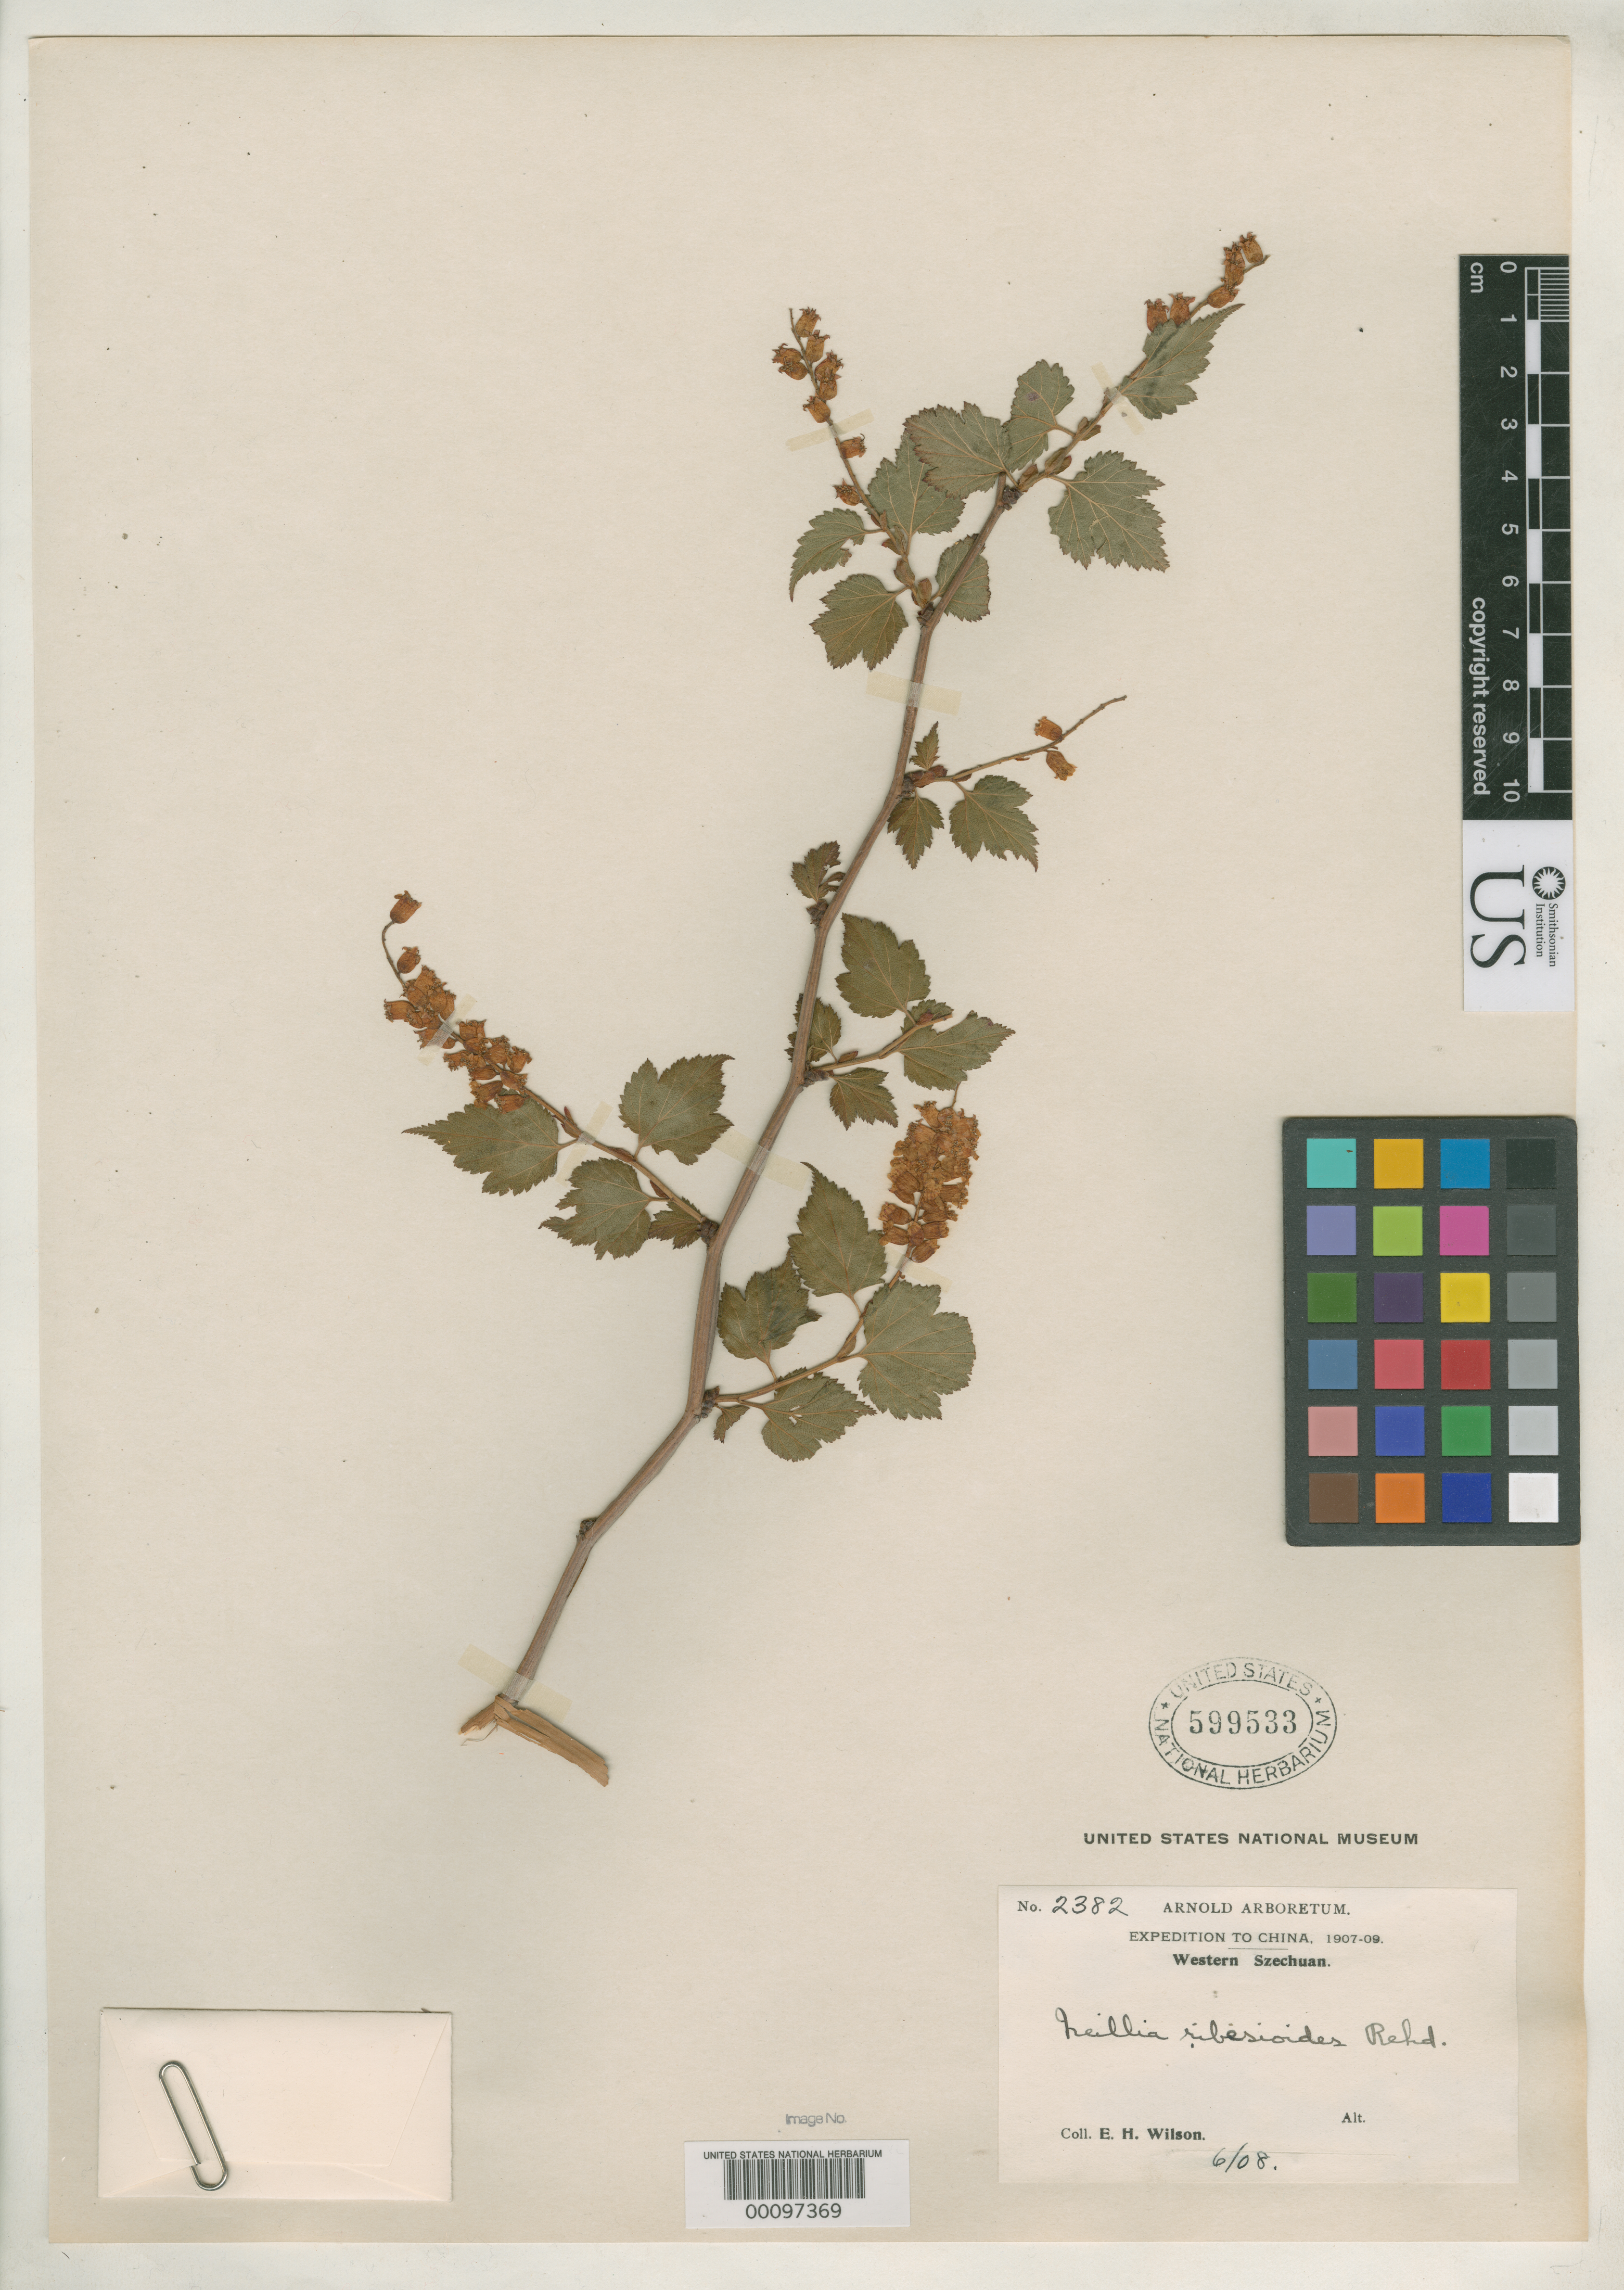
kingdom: Plantae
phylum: Tracheophyta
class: Magnoliopsida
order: Rosales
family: Rosaceae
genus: Neillia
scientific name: Neillia ribesioides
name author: Rehder in Sarg.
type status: Isotype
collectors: E. H. Wilson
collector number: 2382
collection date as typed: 21 Jun 1908 to -- Sep 1908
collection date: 1908-06-21/1908-09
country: China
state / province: Sichuan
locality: Pan-lan-shan, W of Kuan Hsien.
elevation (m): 2300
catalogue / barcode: US 599533